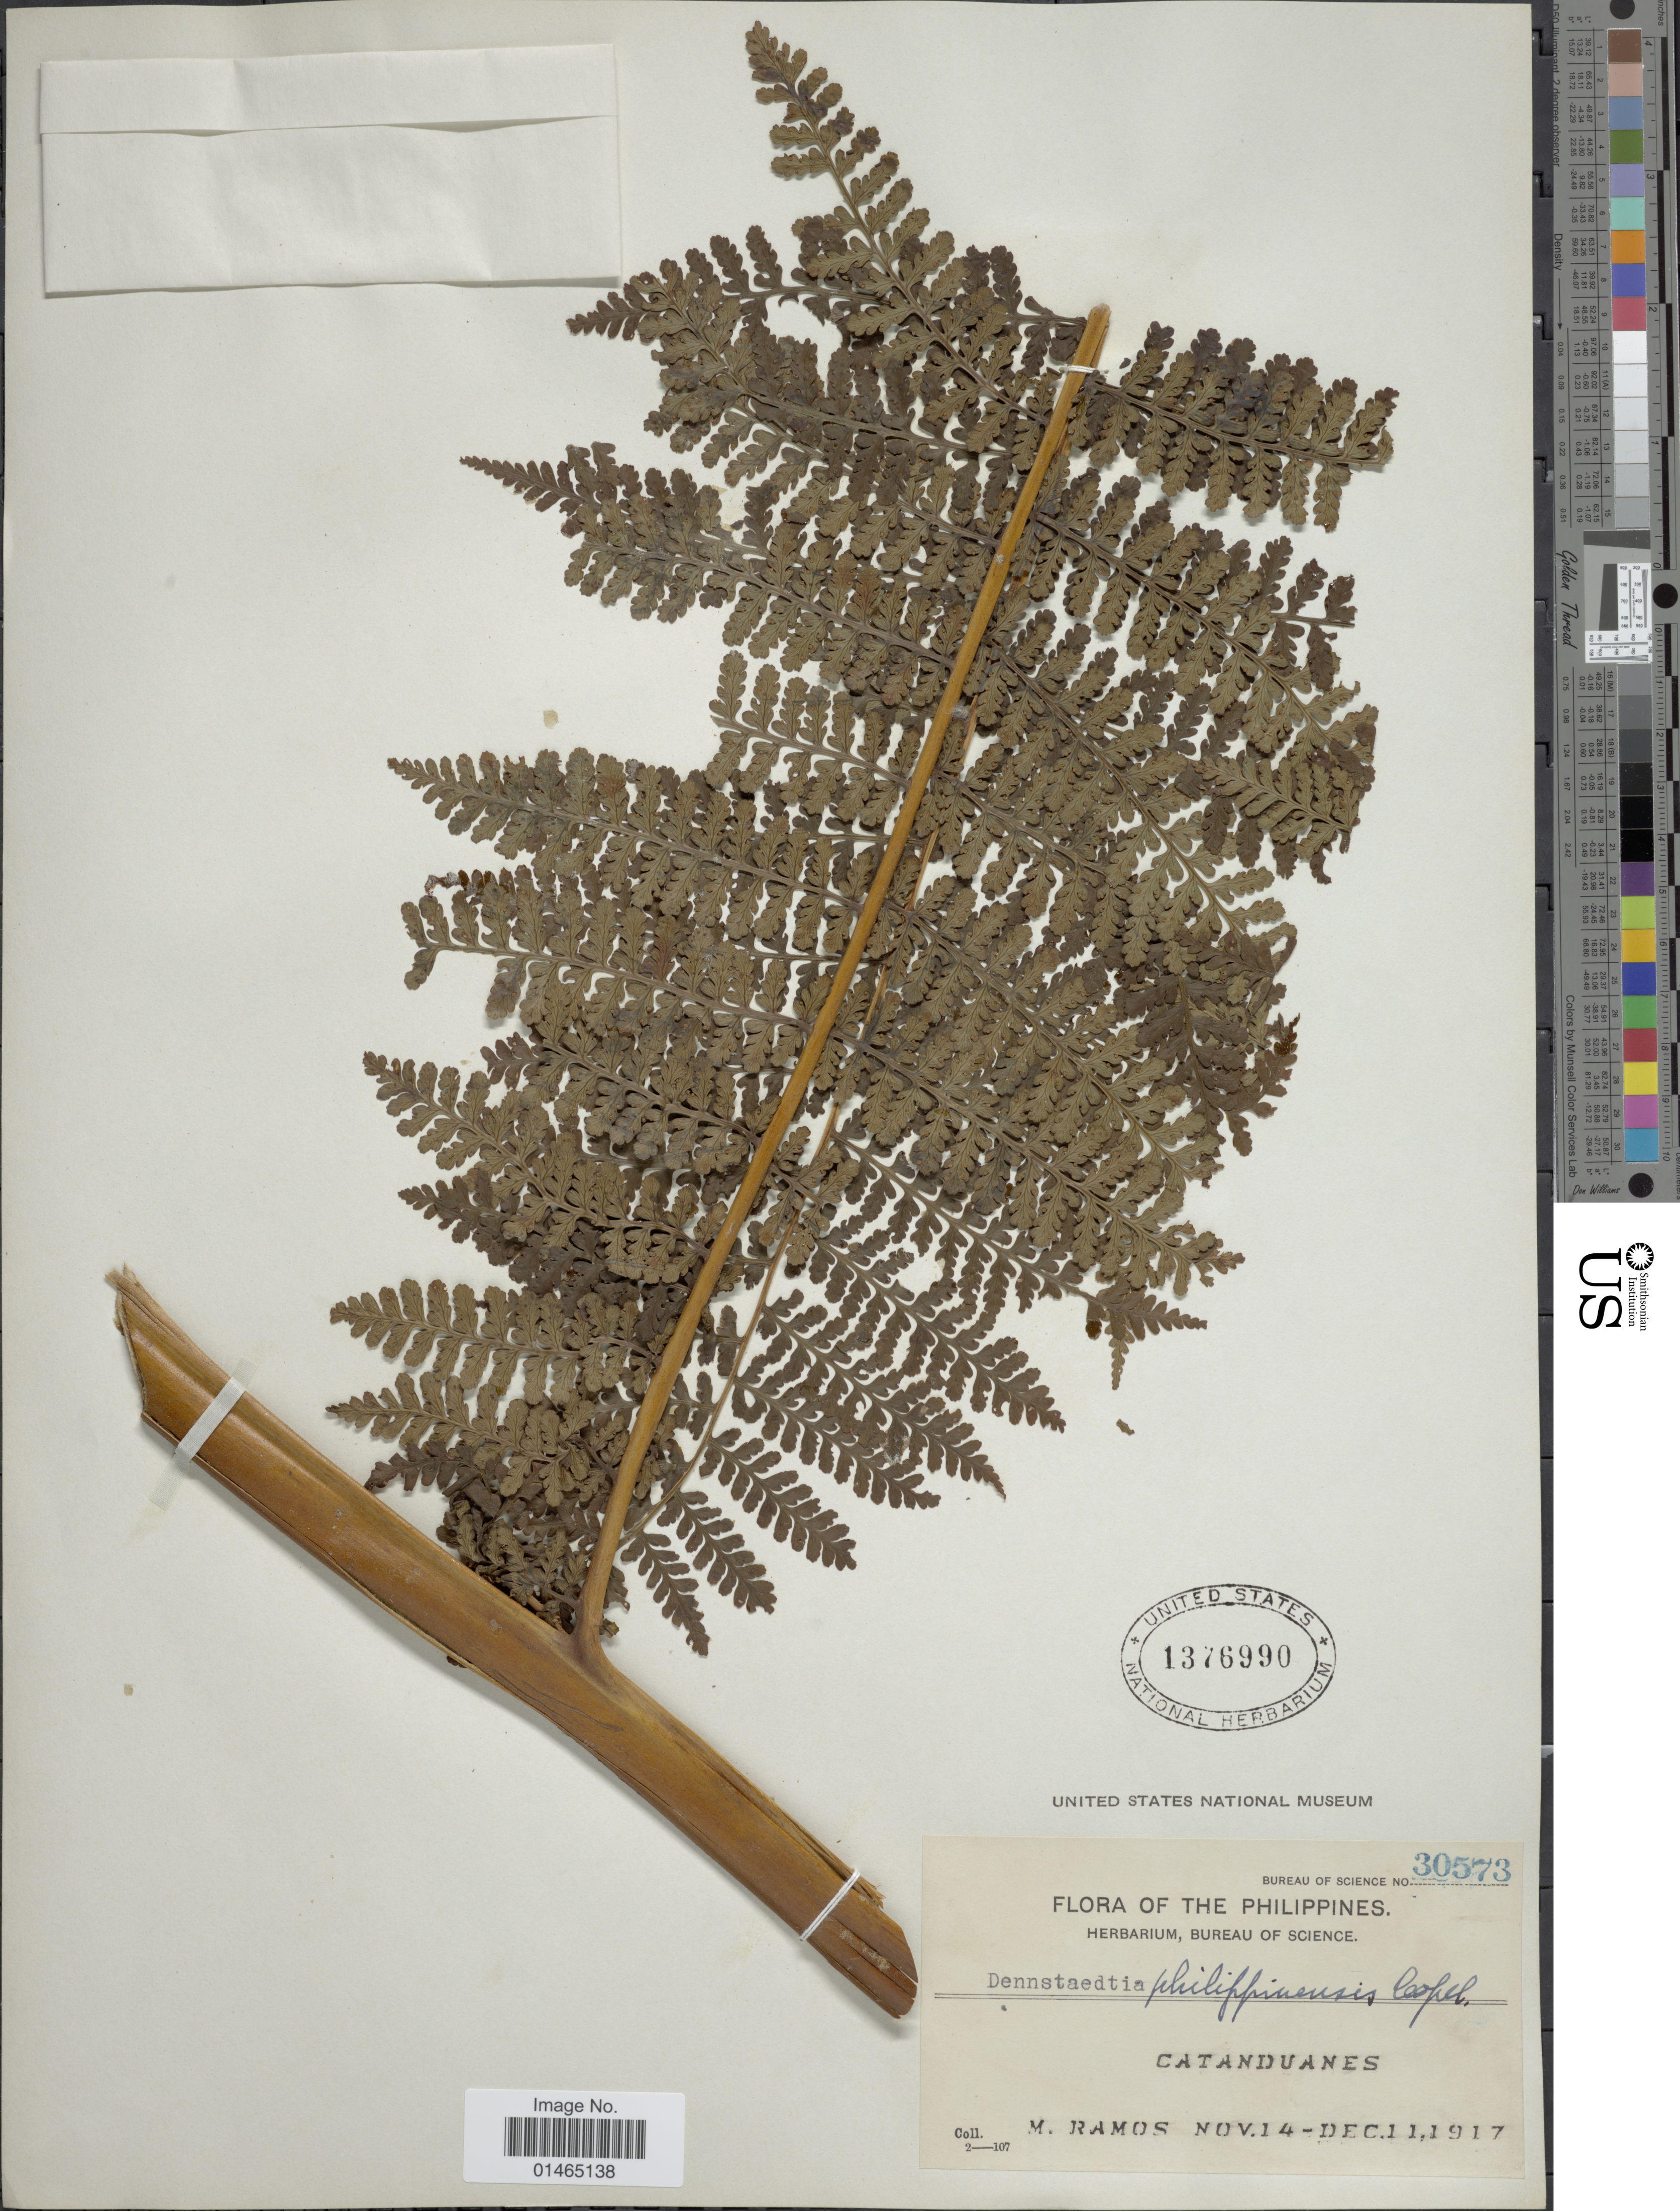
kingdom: Plantae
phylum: Tracheophyta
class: Polypodiopsida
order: Polypodiales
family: Dennstaedtiaceae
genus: Dennstaedtia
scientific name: Dennstaedtia philippensis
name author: Copel. in Elmer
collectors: M. Ramos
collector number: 30573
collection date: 1917-11-14/1917-12-11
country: Philippines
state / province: Bicol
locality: Catanduanes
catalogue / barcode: US 1376990